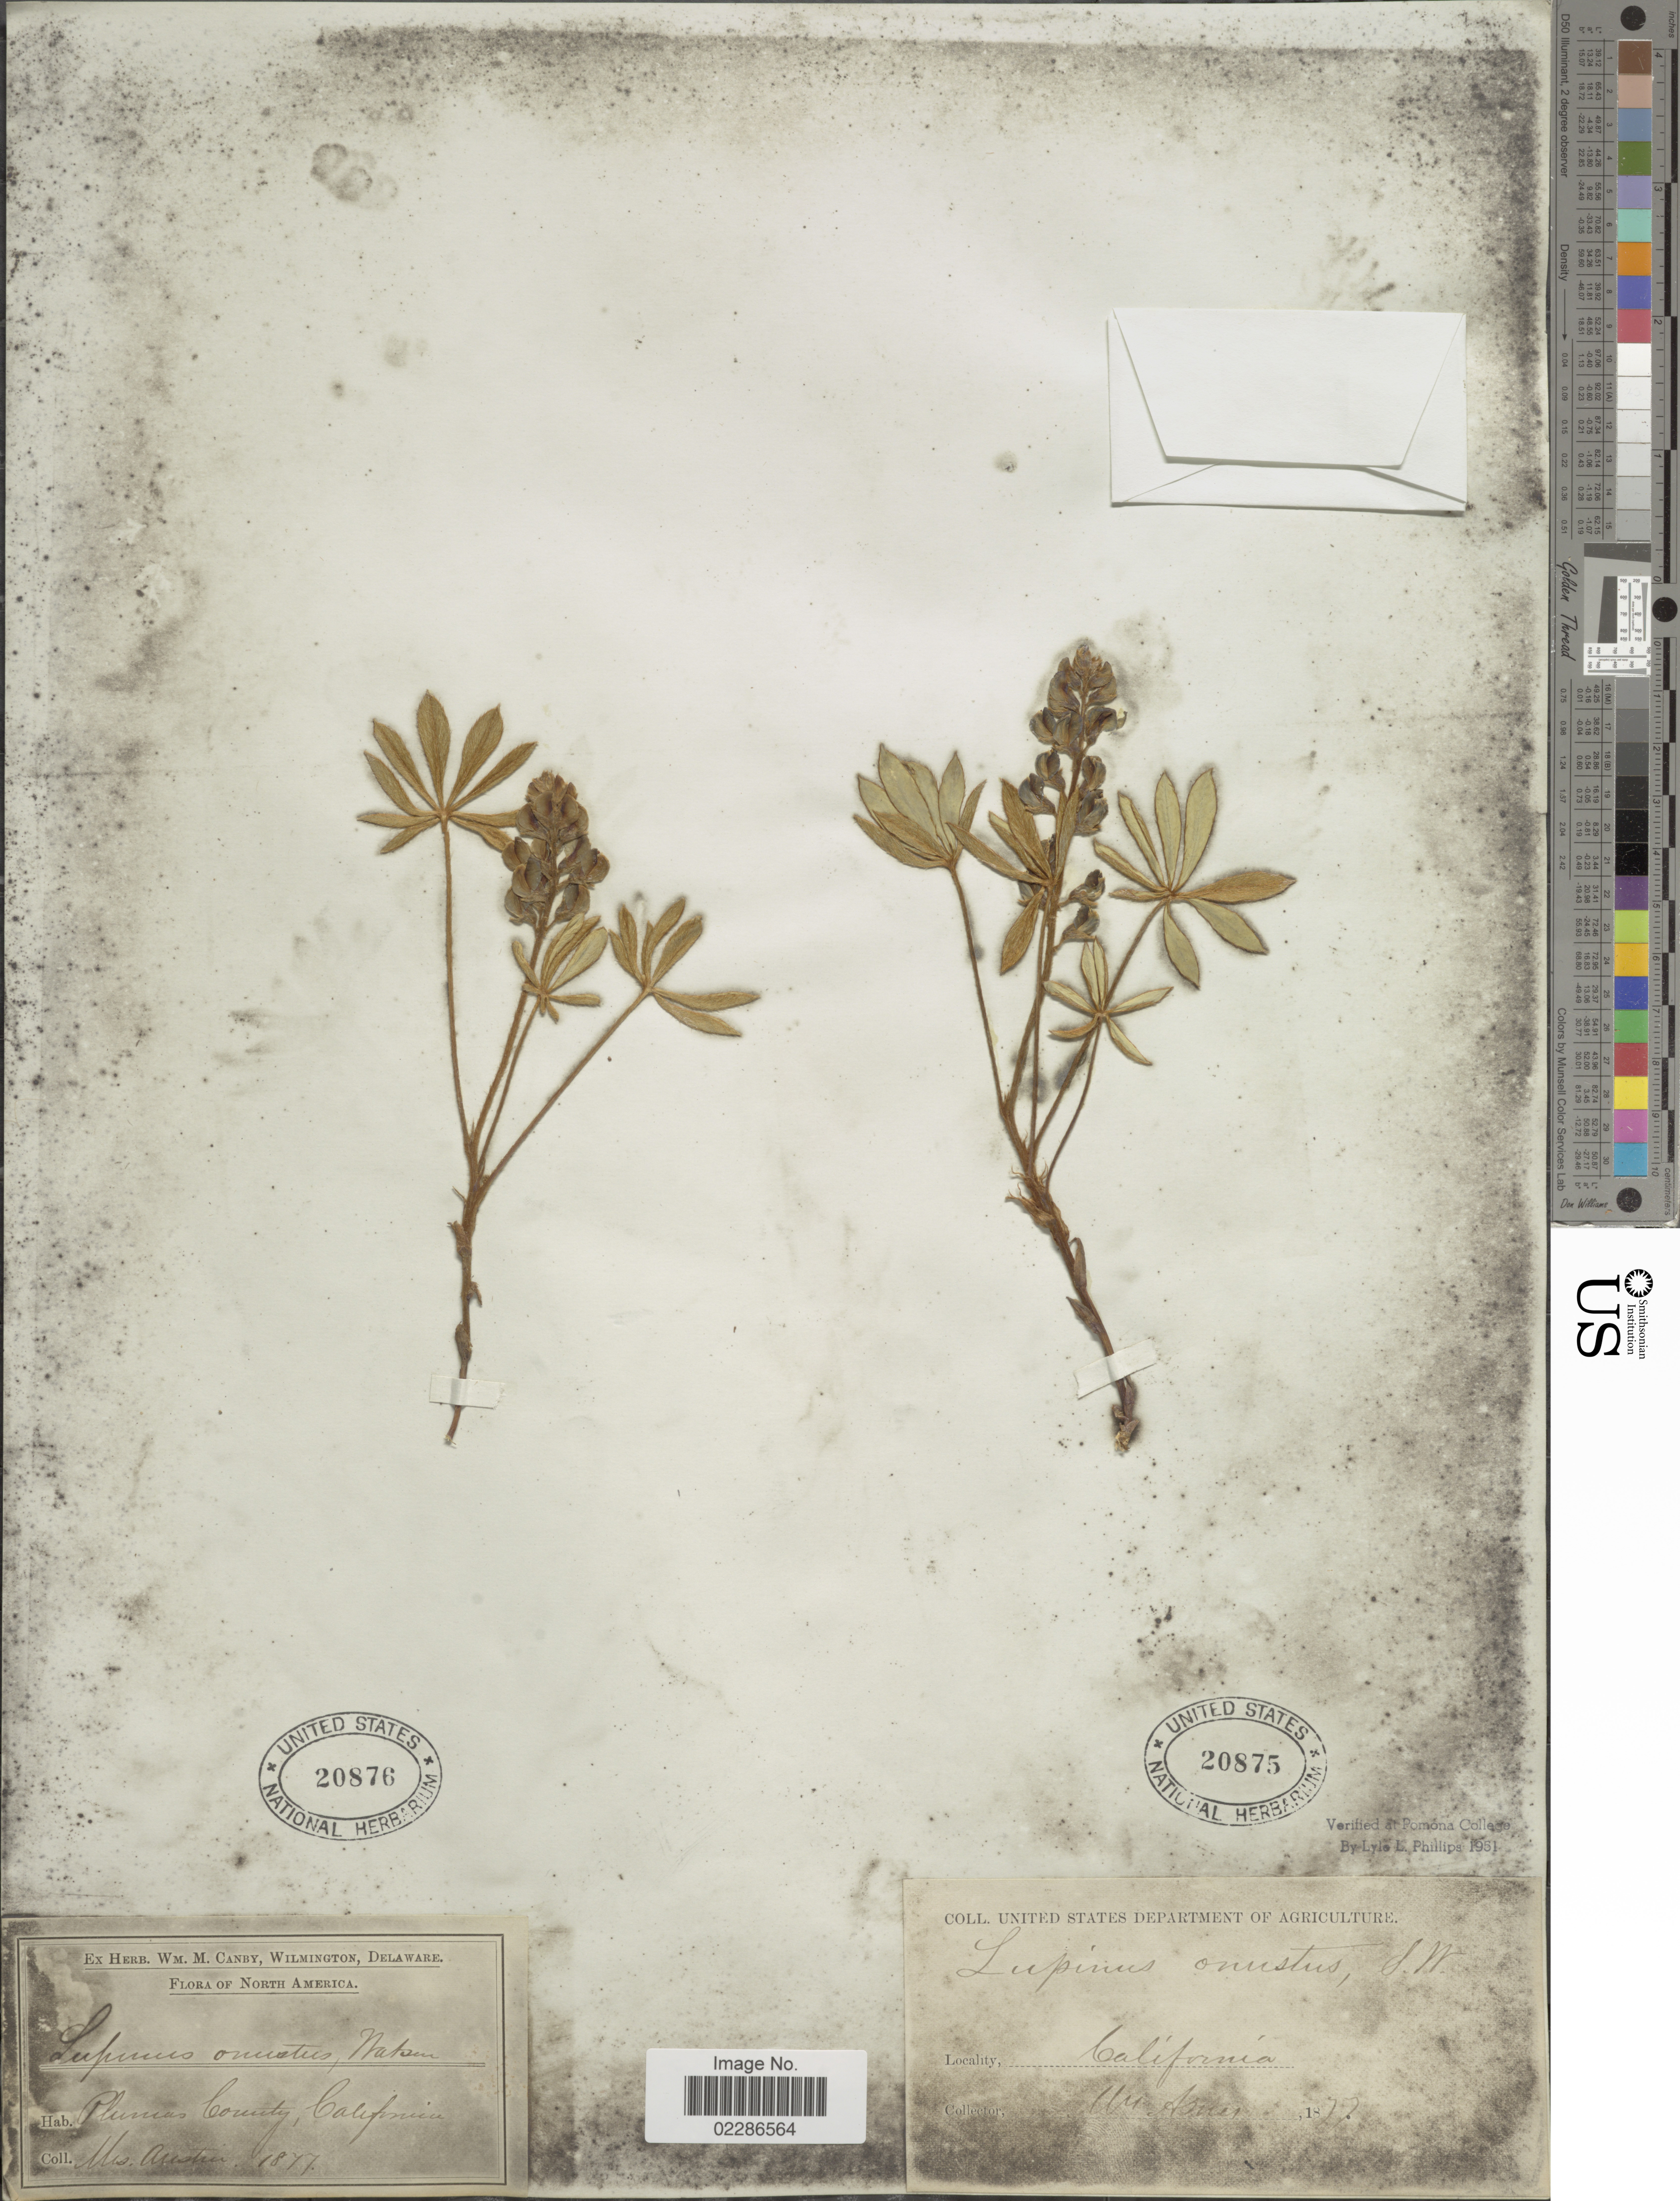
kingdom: Plantae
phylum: Tracheophyta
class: Magnoliopsida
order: Fabales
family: Fabaceae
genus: Lupinus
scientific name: Lupinus onustus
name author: S. Watson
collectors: Austin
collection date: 1877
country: United States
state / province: California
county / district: Plumas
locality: Plumas County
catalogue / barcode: US 20876